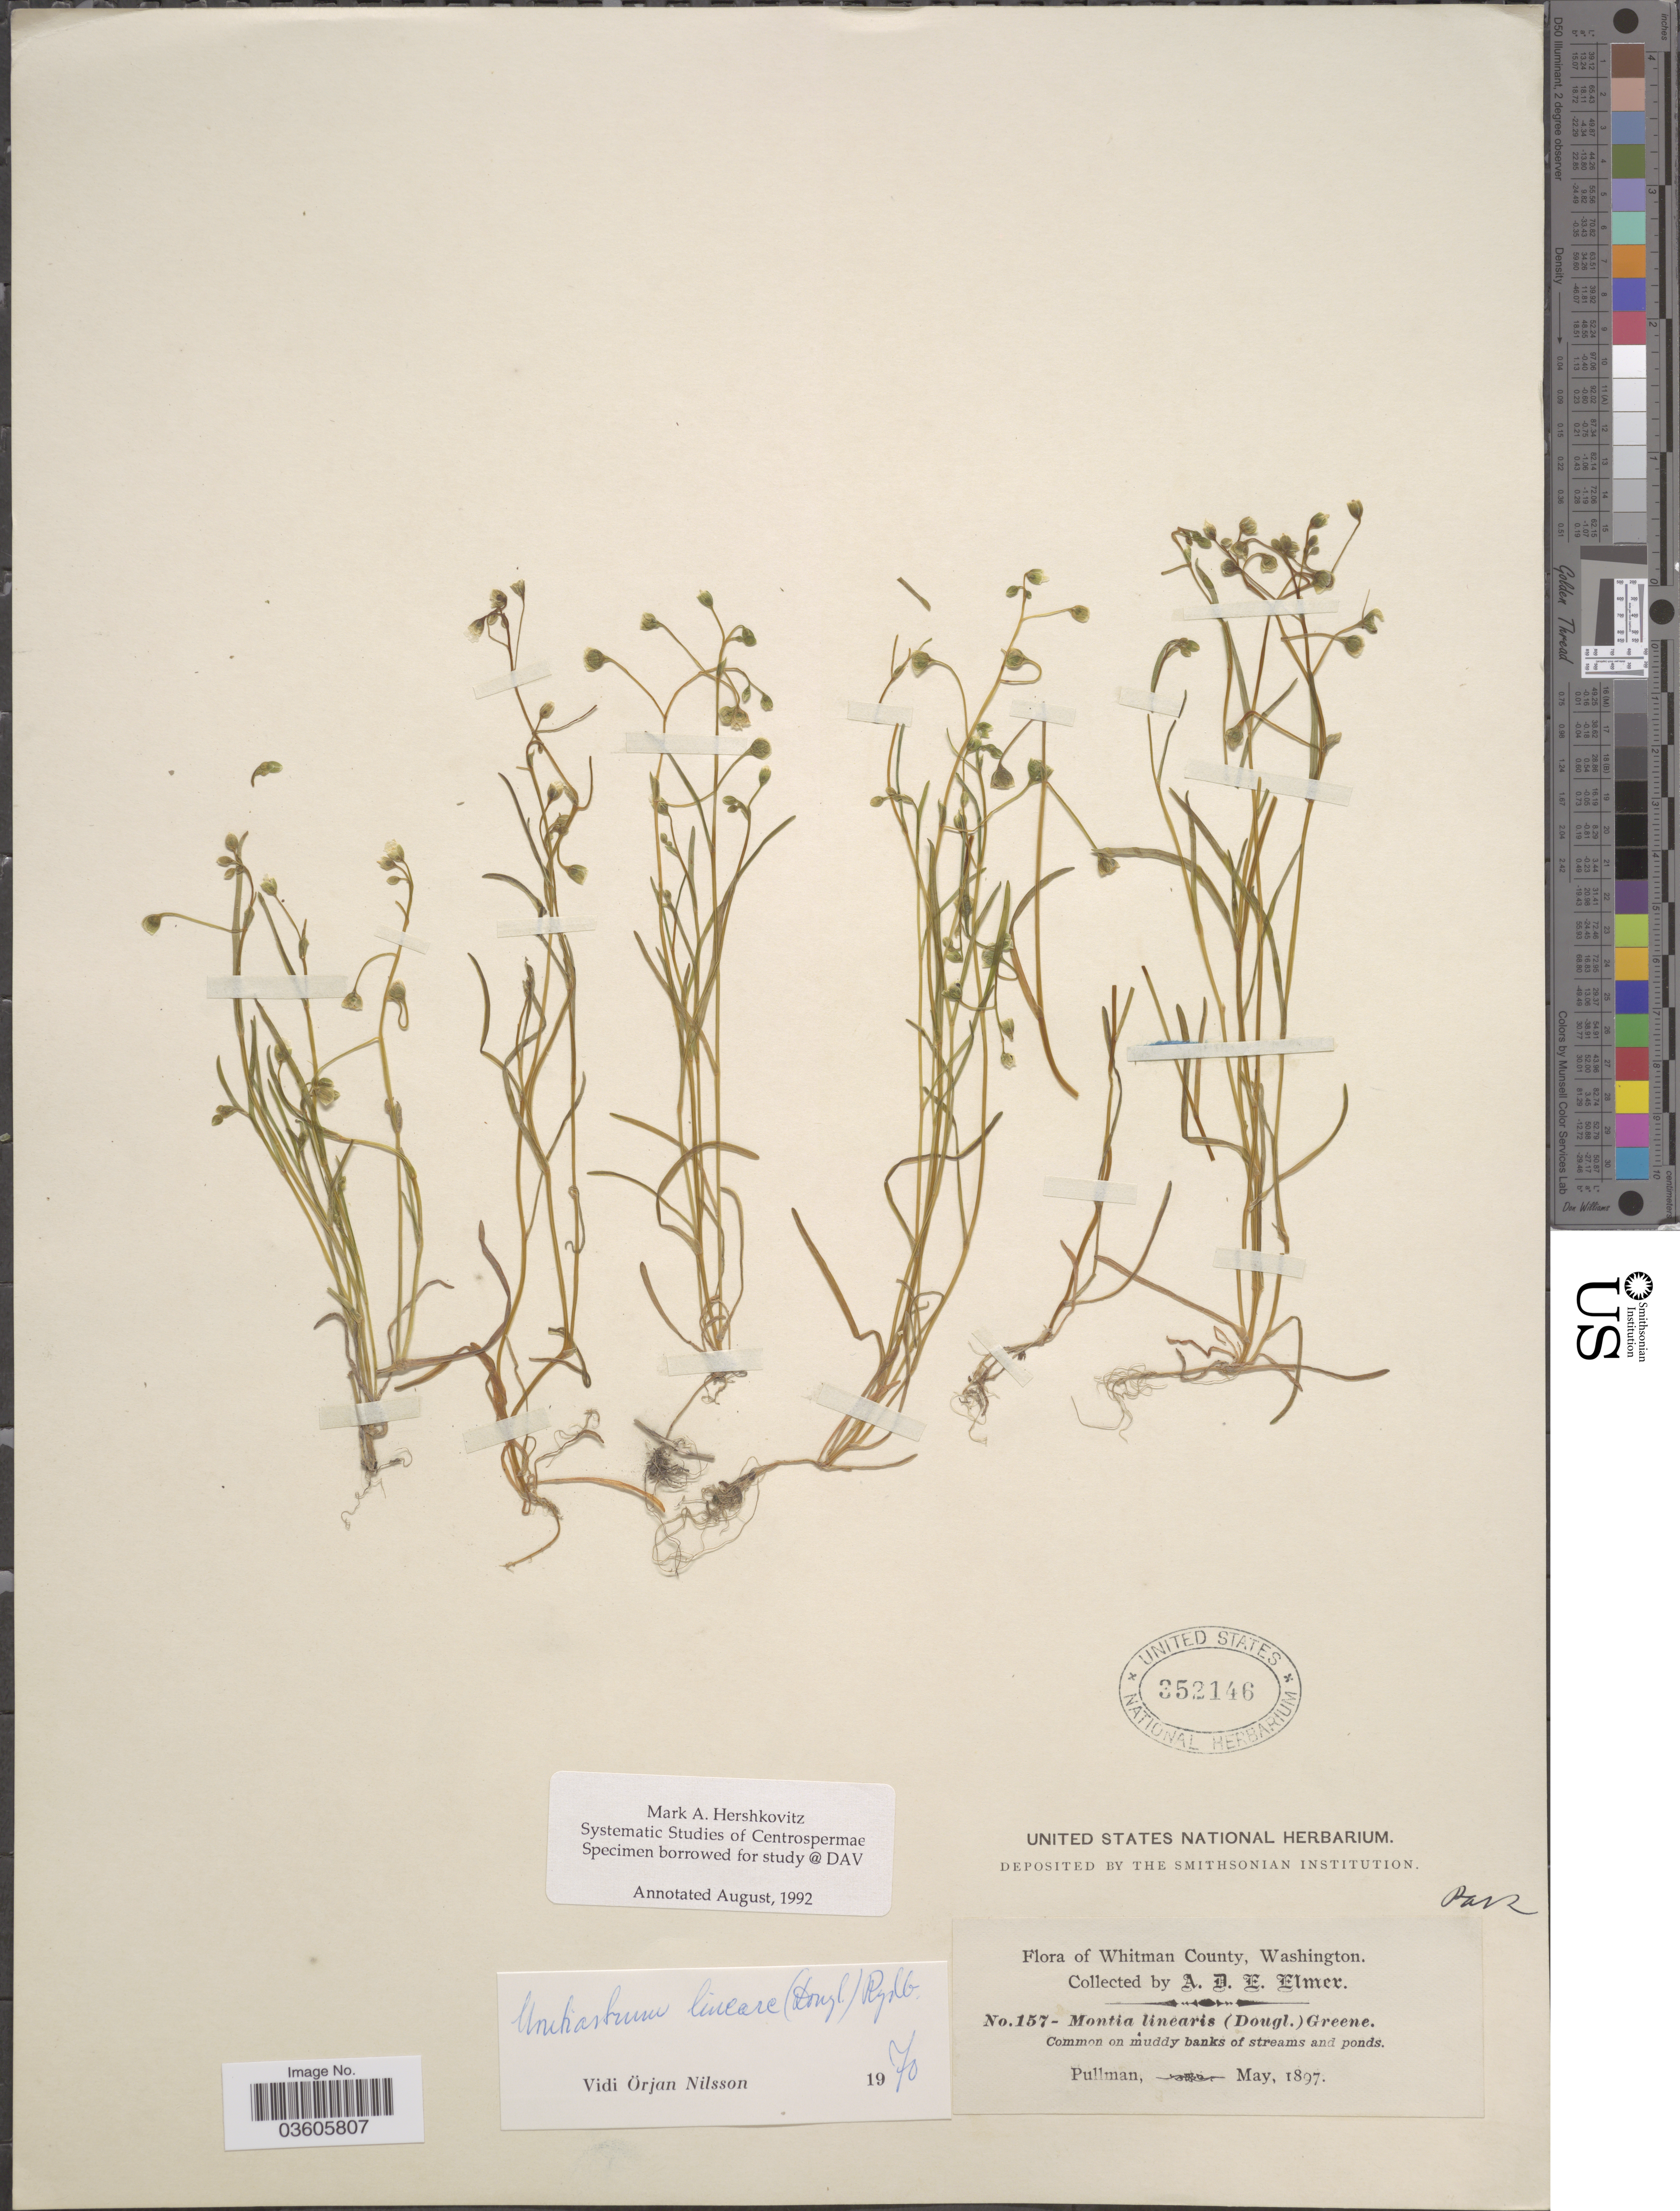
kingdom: Plantae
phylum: Tracheophyta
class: Magnoliopsida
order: Caryophyllales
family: Montiaceae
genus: Montia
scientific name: Montia linearis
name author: (Douglas) Greene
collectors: A. D. E. Elmer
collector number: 157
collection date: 1897-05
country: United States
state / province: Washington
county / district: Whitman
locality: Whitman County. Pullman.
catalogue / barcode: US 352146